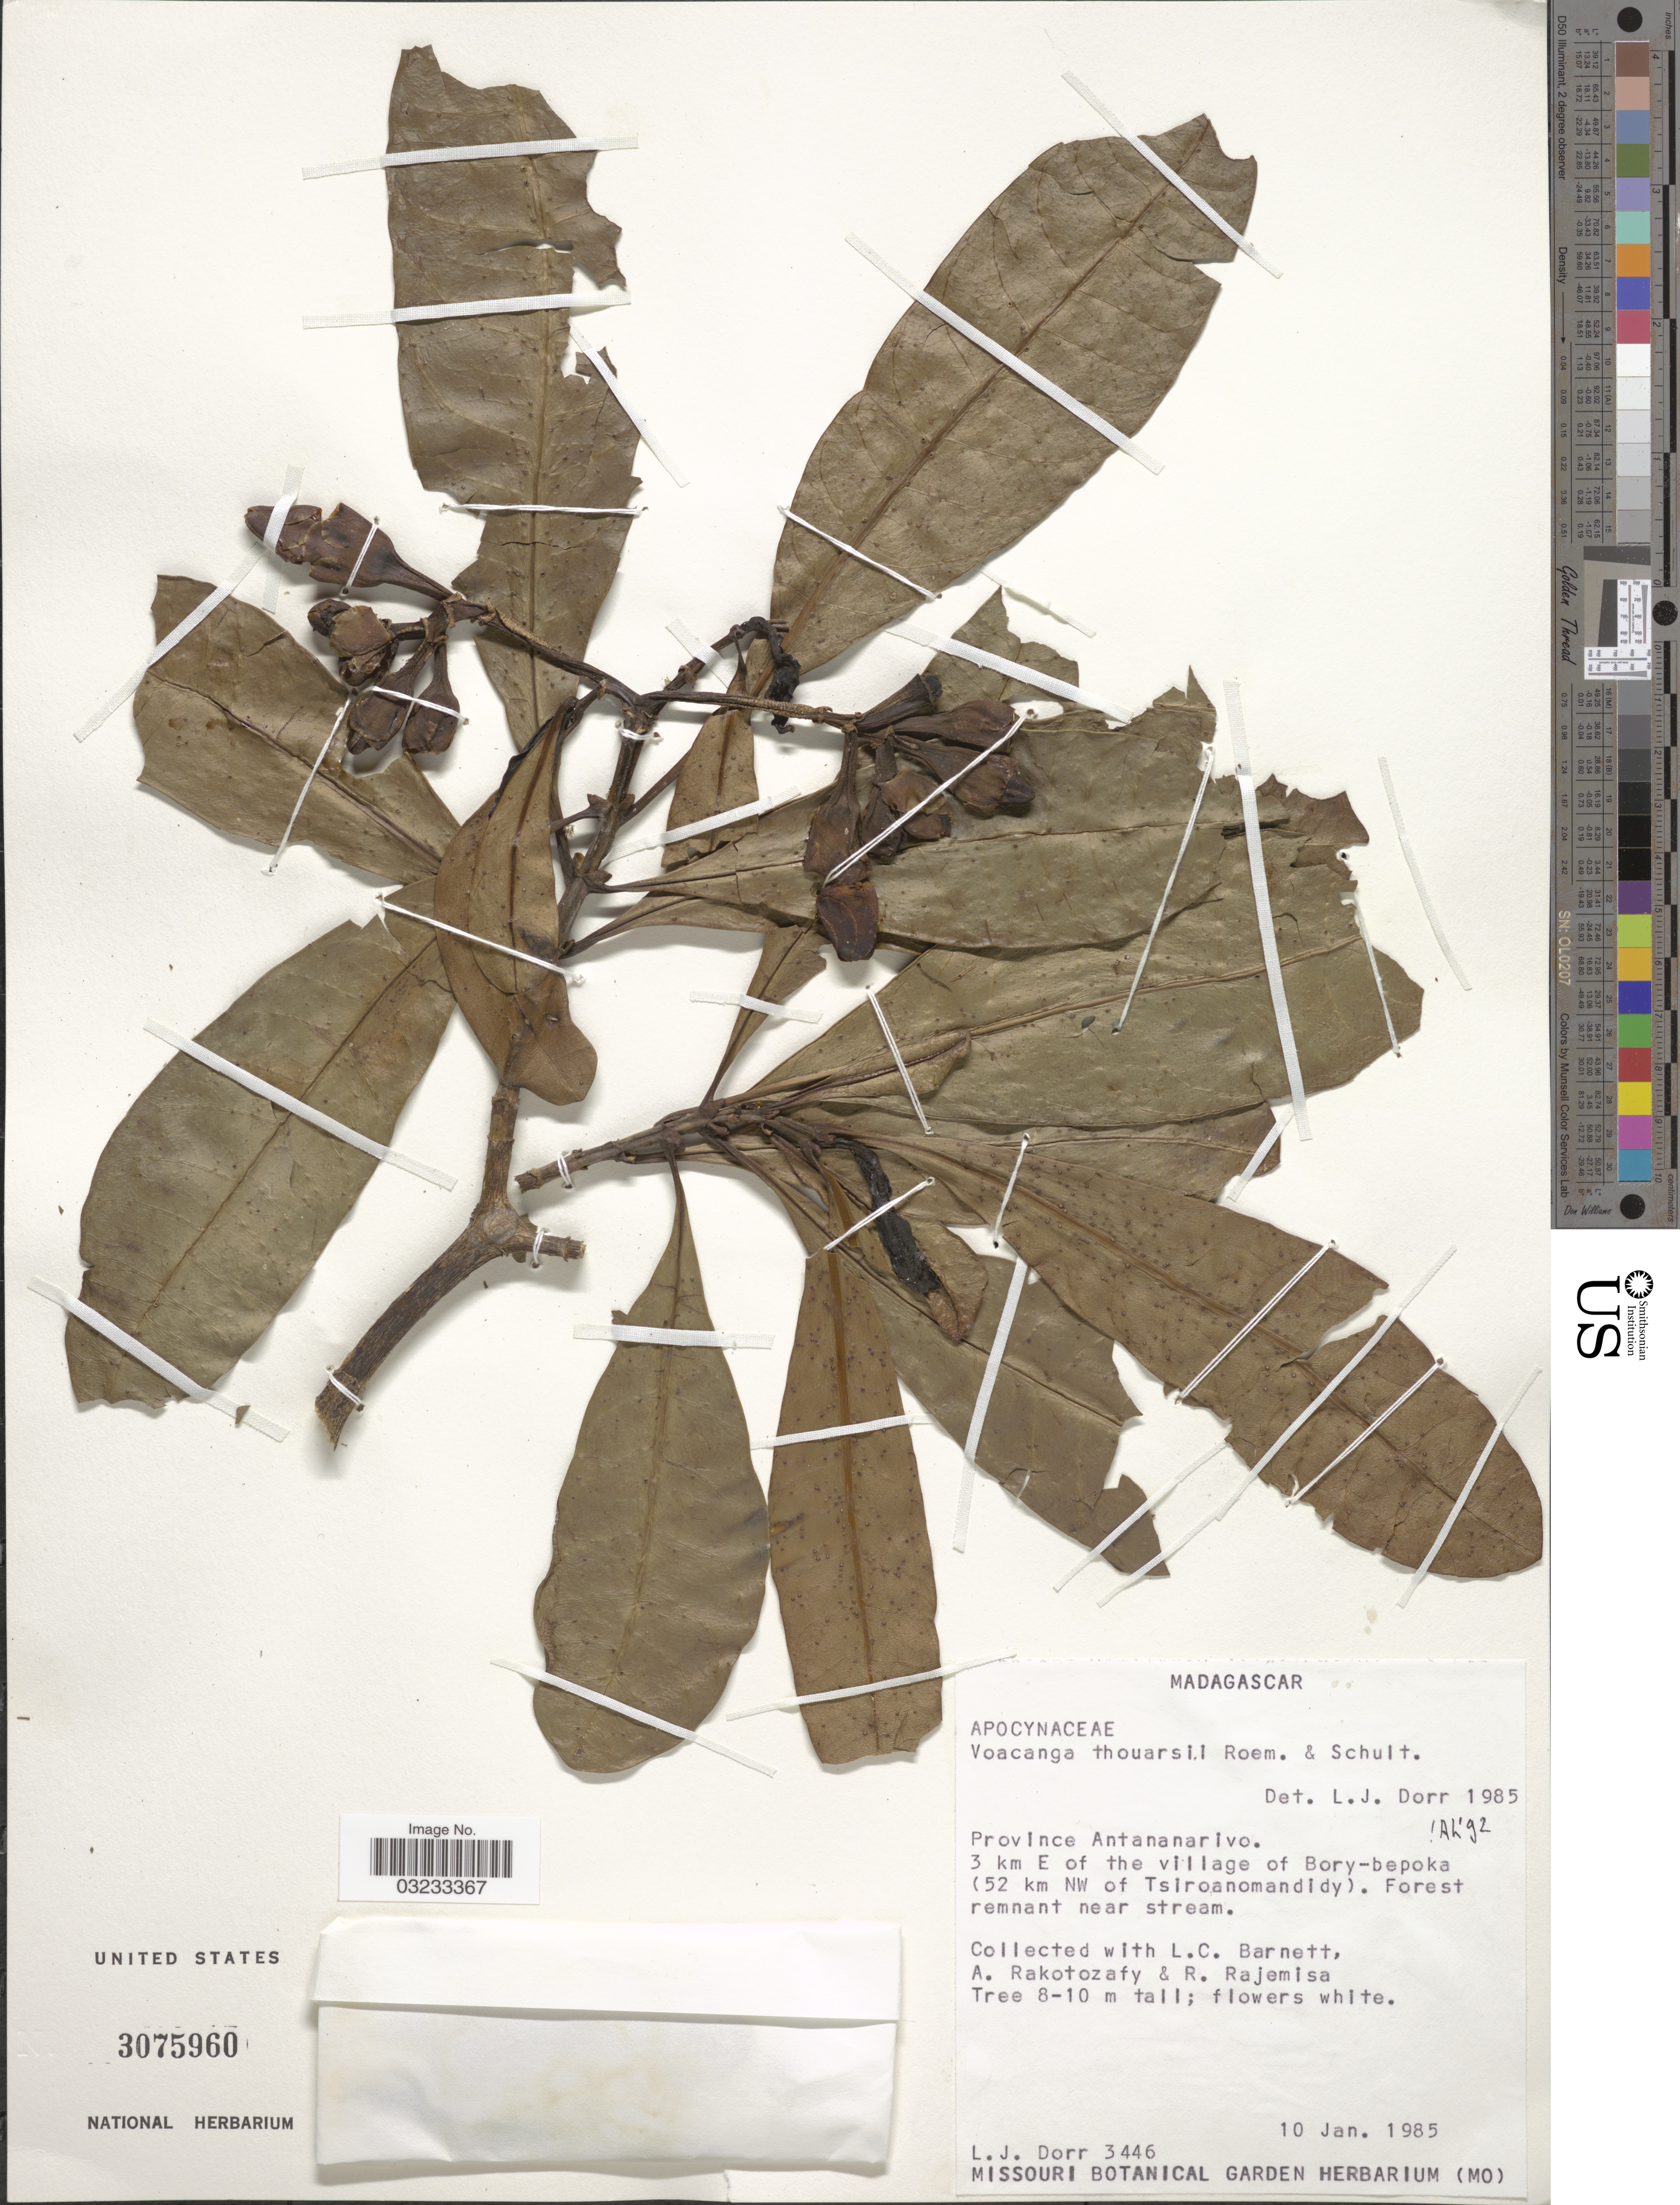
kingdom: Plantae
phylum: Tracheophyta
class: Magnoliopsida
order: Gentianales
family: Apocynaceae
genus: Voacanga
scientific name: Voacanga thouarsii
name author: Roem. & Schult.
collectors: L. J. Dorr, L. C. Barnett, A. Rakotozafy & R. Rajemisa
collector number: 3446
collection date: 1985-01-10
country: Madagascar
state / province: Bongolava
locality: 3 km E of the village of Bory-bepoka (52 km NW of Tsiroanomandidy).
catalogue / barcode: US 3075960